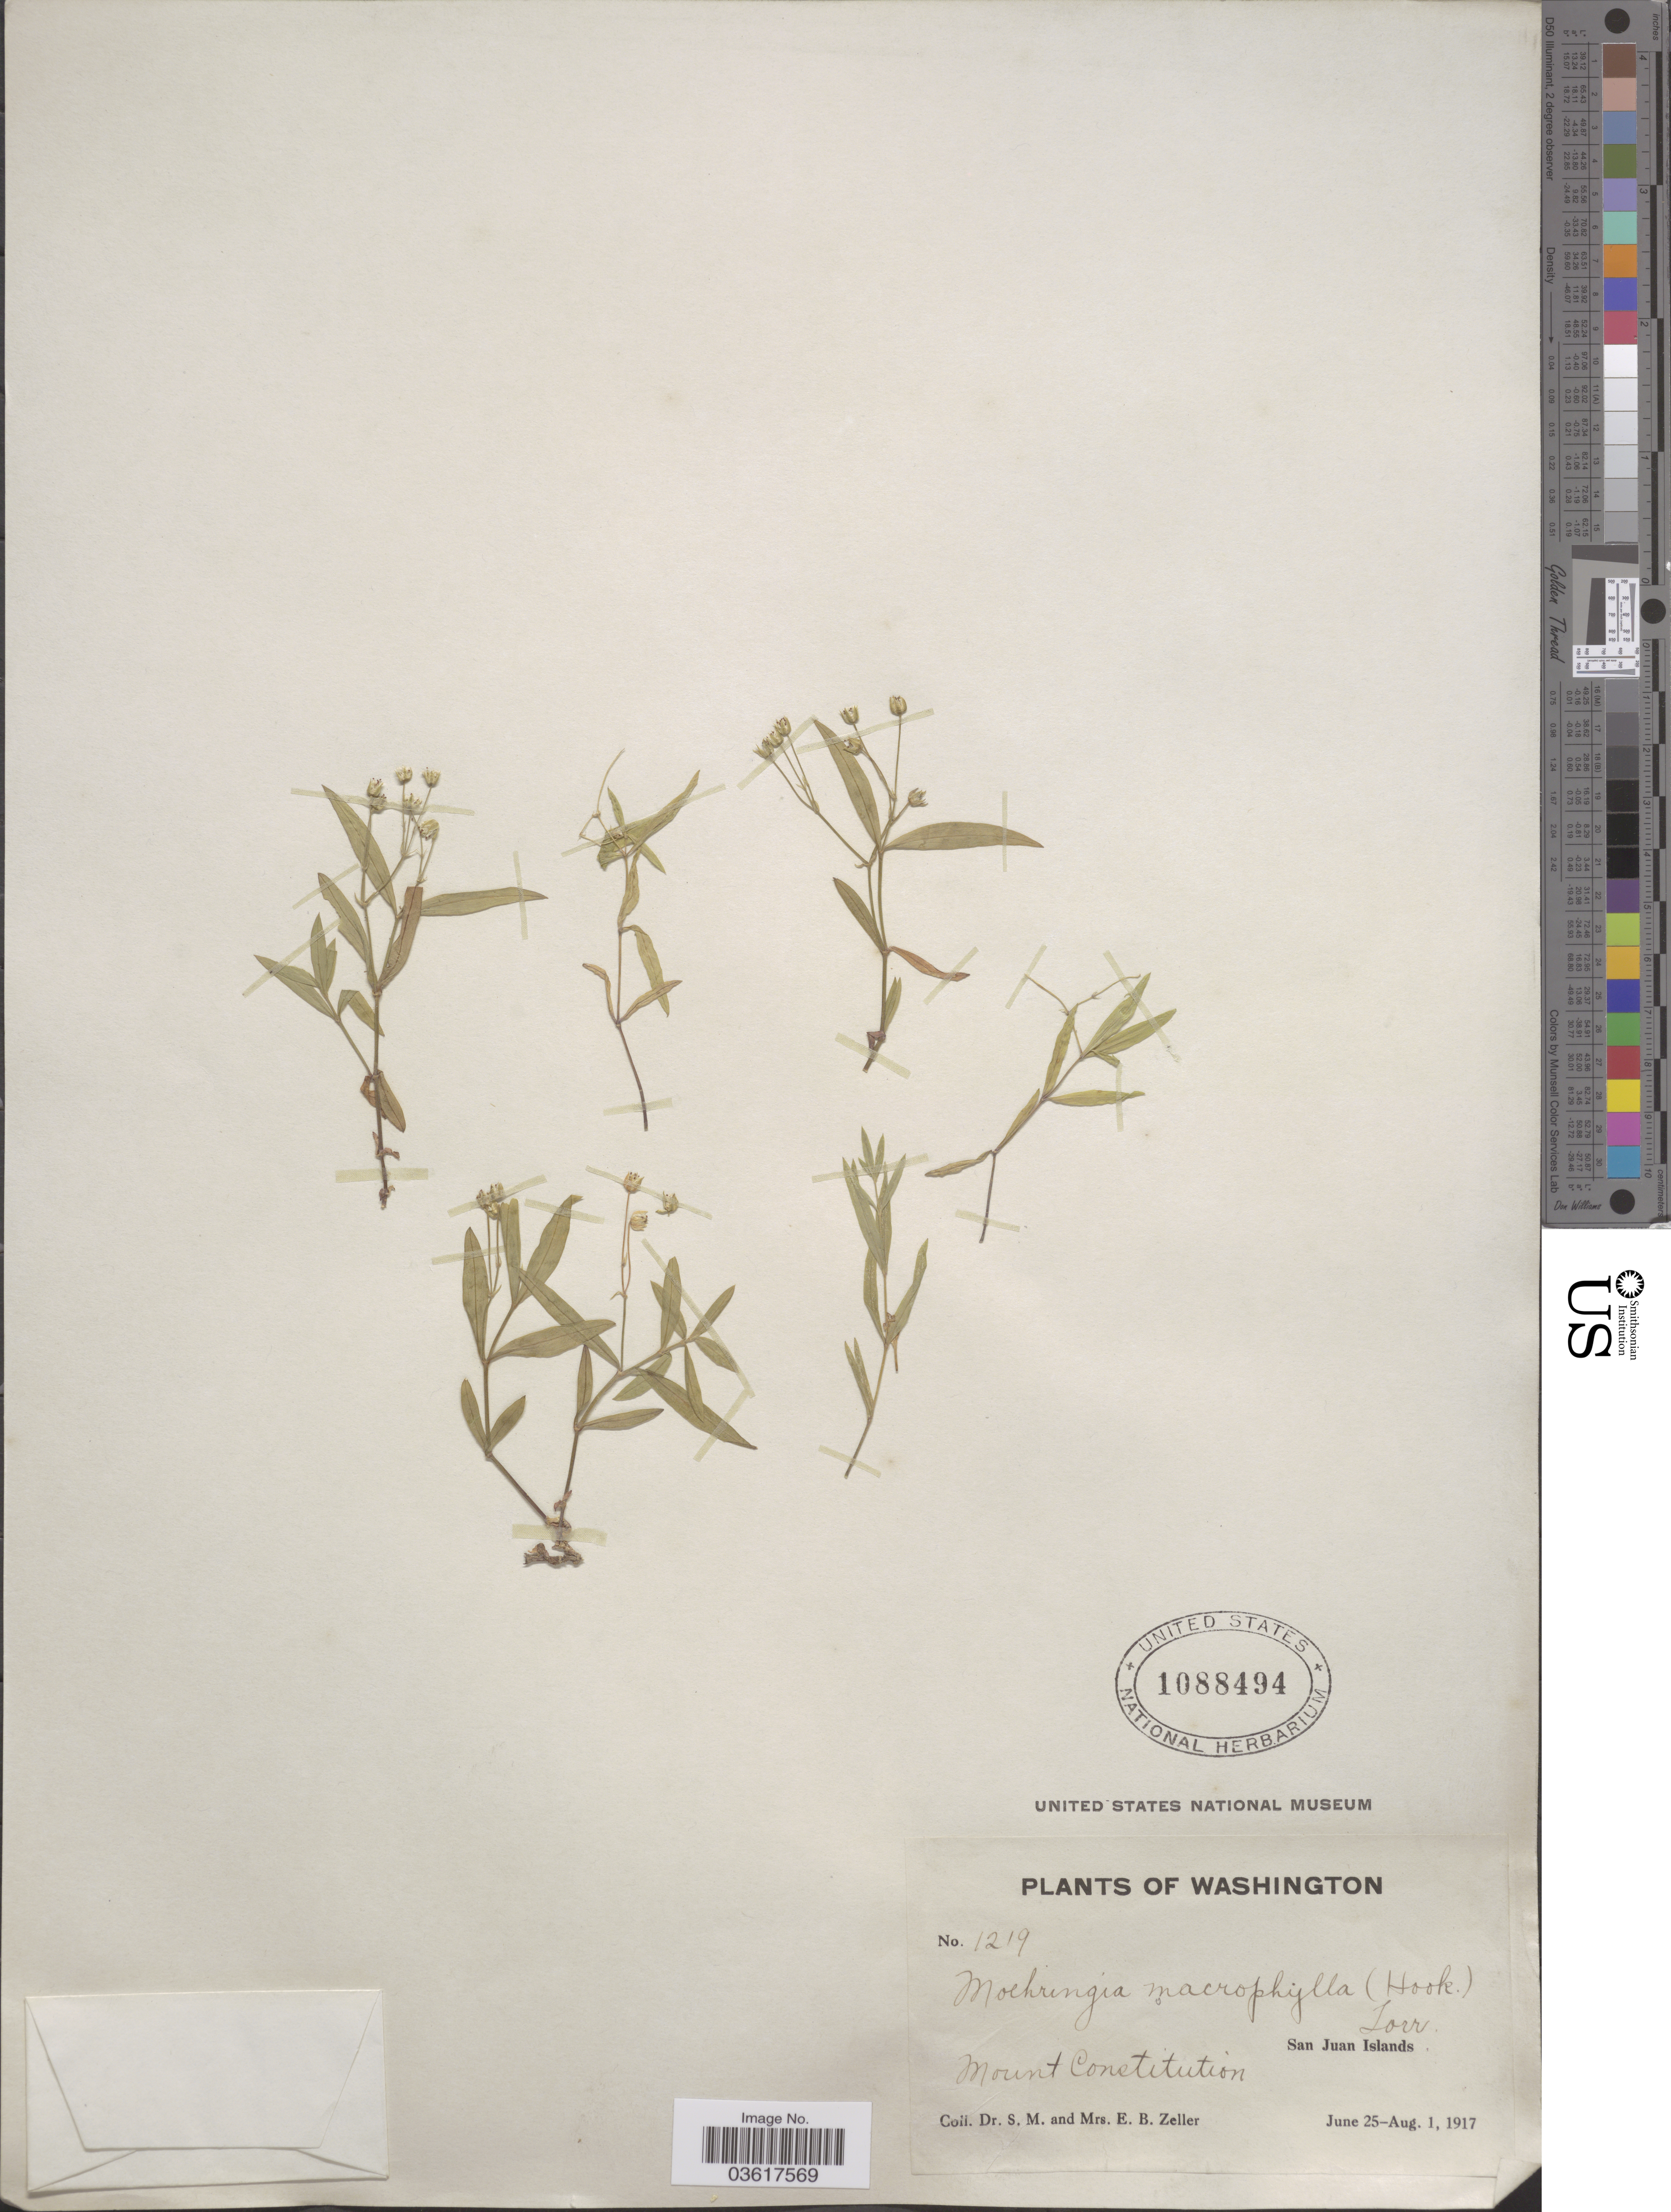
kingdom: Plantae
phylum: Tracheophyta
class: Magnoliopsida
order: Caryophyllales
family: Caryophyllaceae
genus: Moehringia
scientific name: Moehringia macrophylla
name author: (Hook.) Fenzl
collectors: S. Zeller & E. Zeller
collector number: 1219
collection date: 1917-06-25/1917-08-01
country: United States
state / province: Washington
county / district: San Juan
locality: Mount Constitution. San Juan Islands.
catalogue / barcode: US 1088494